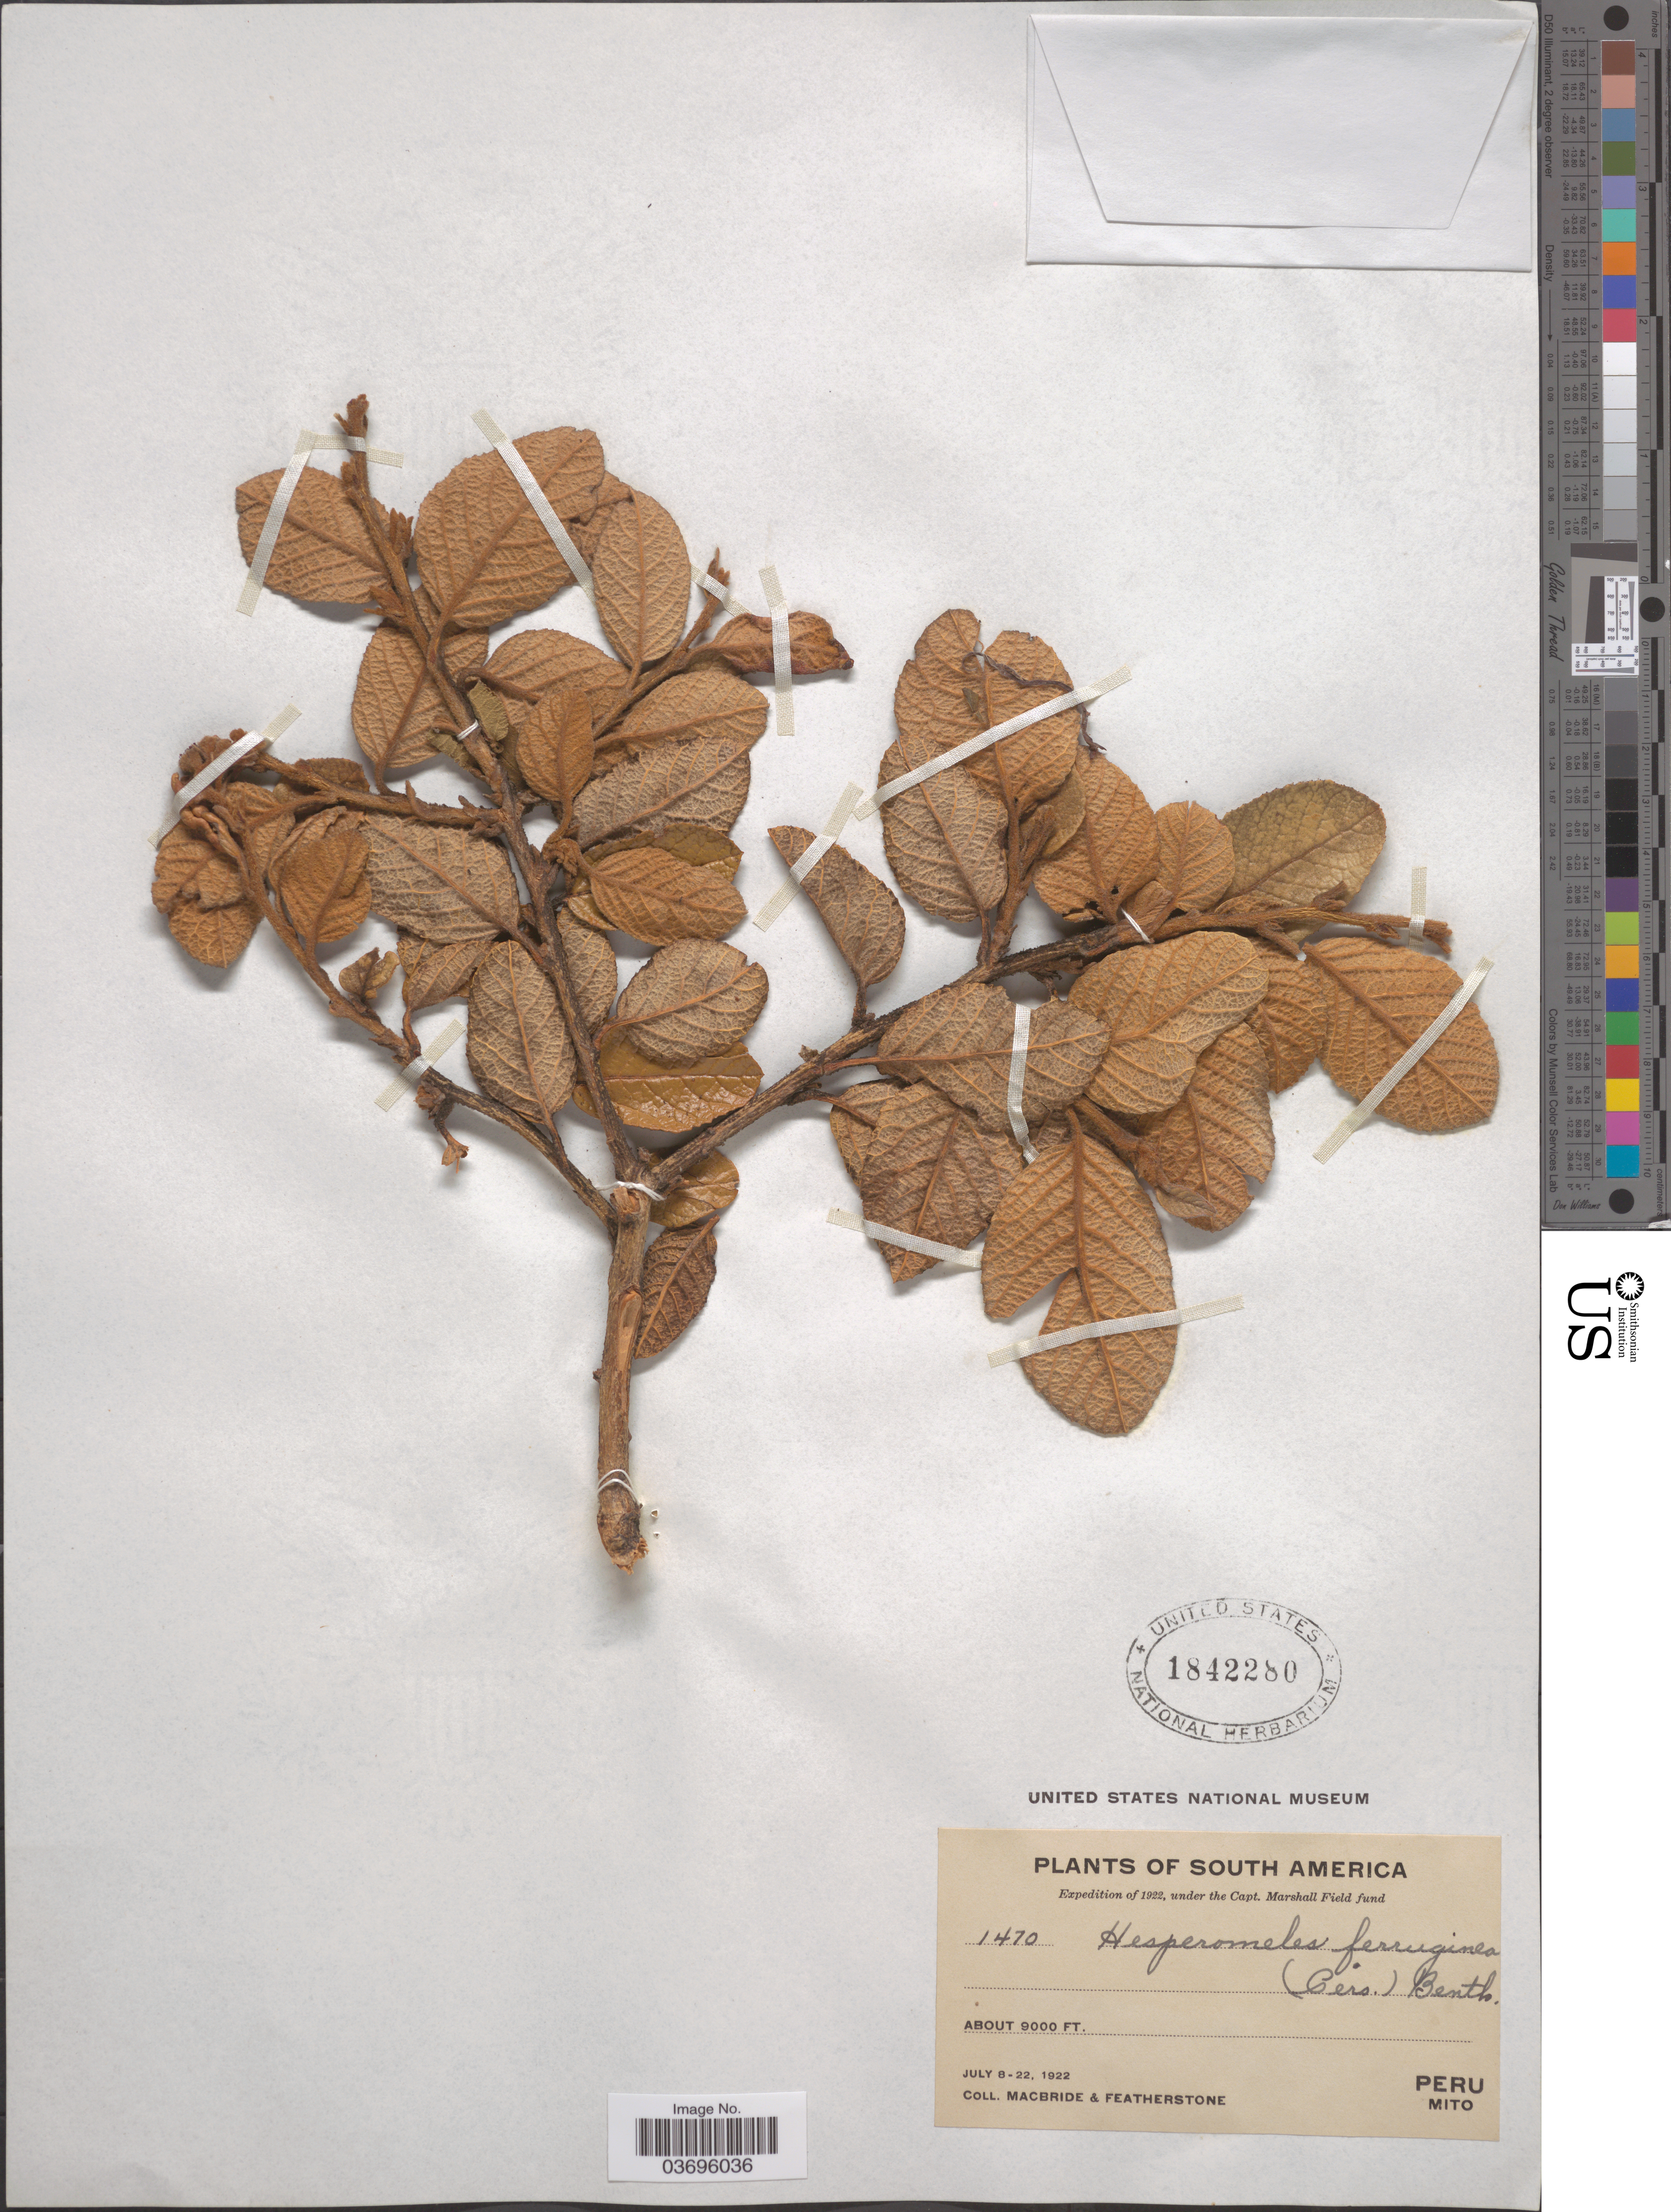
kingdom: Plantae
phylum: Tracheophyta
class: Magnoliopsida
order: Rosales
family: Rosaceae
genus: Hesperomeles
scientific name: Hesperomeles ferruginea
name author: (Juss. ex Pers.) Benth.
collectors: Macbride, -- & -. Featherstone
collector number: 1470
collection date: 1922-07-08/1922-07-22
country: Peru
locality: Mito.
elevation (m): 2743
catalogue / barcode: US 1842280